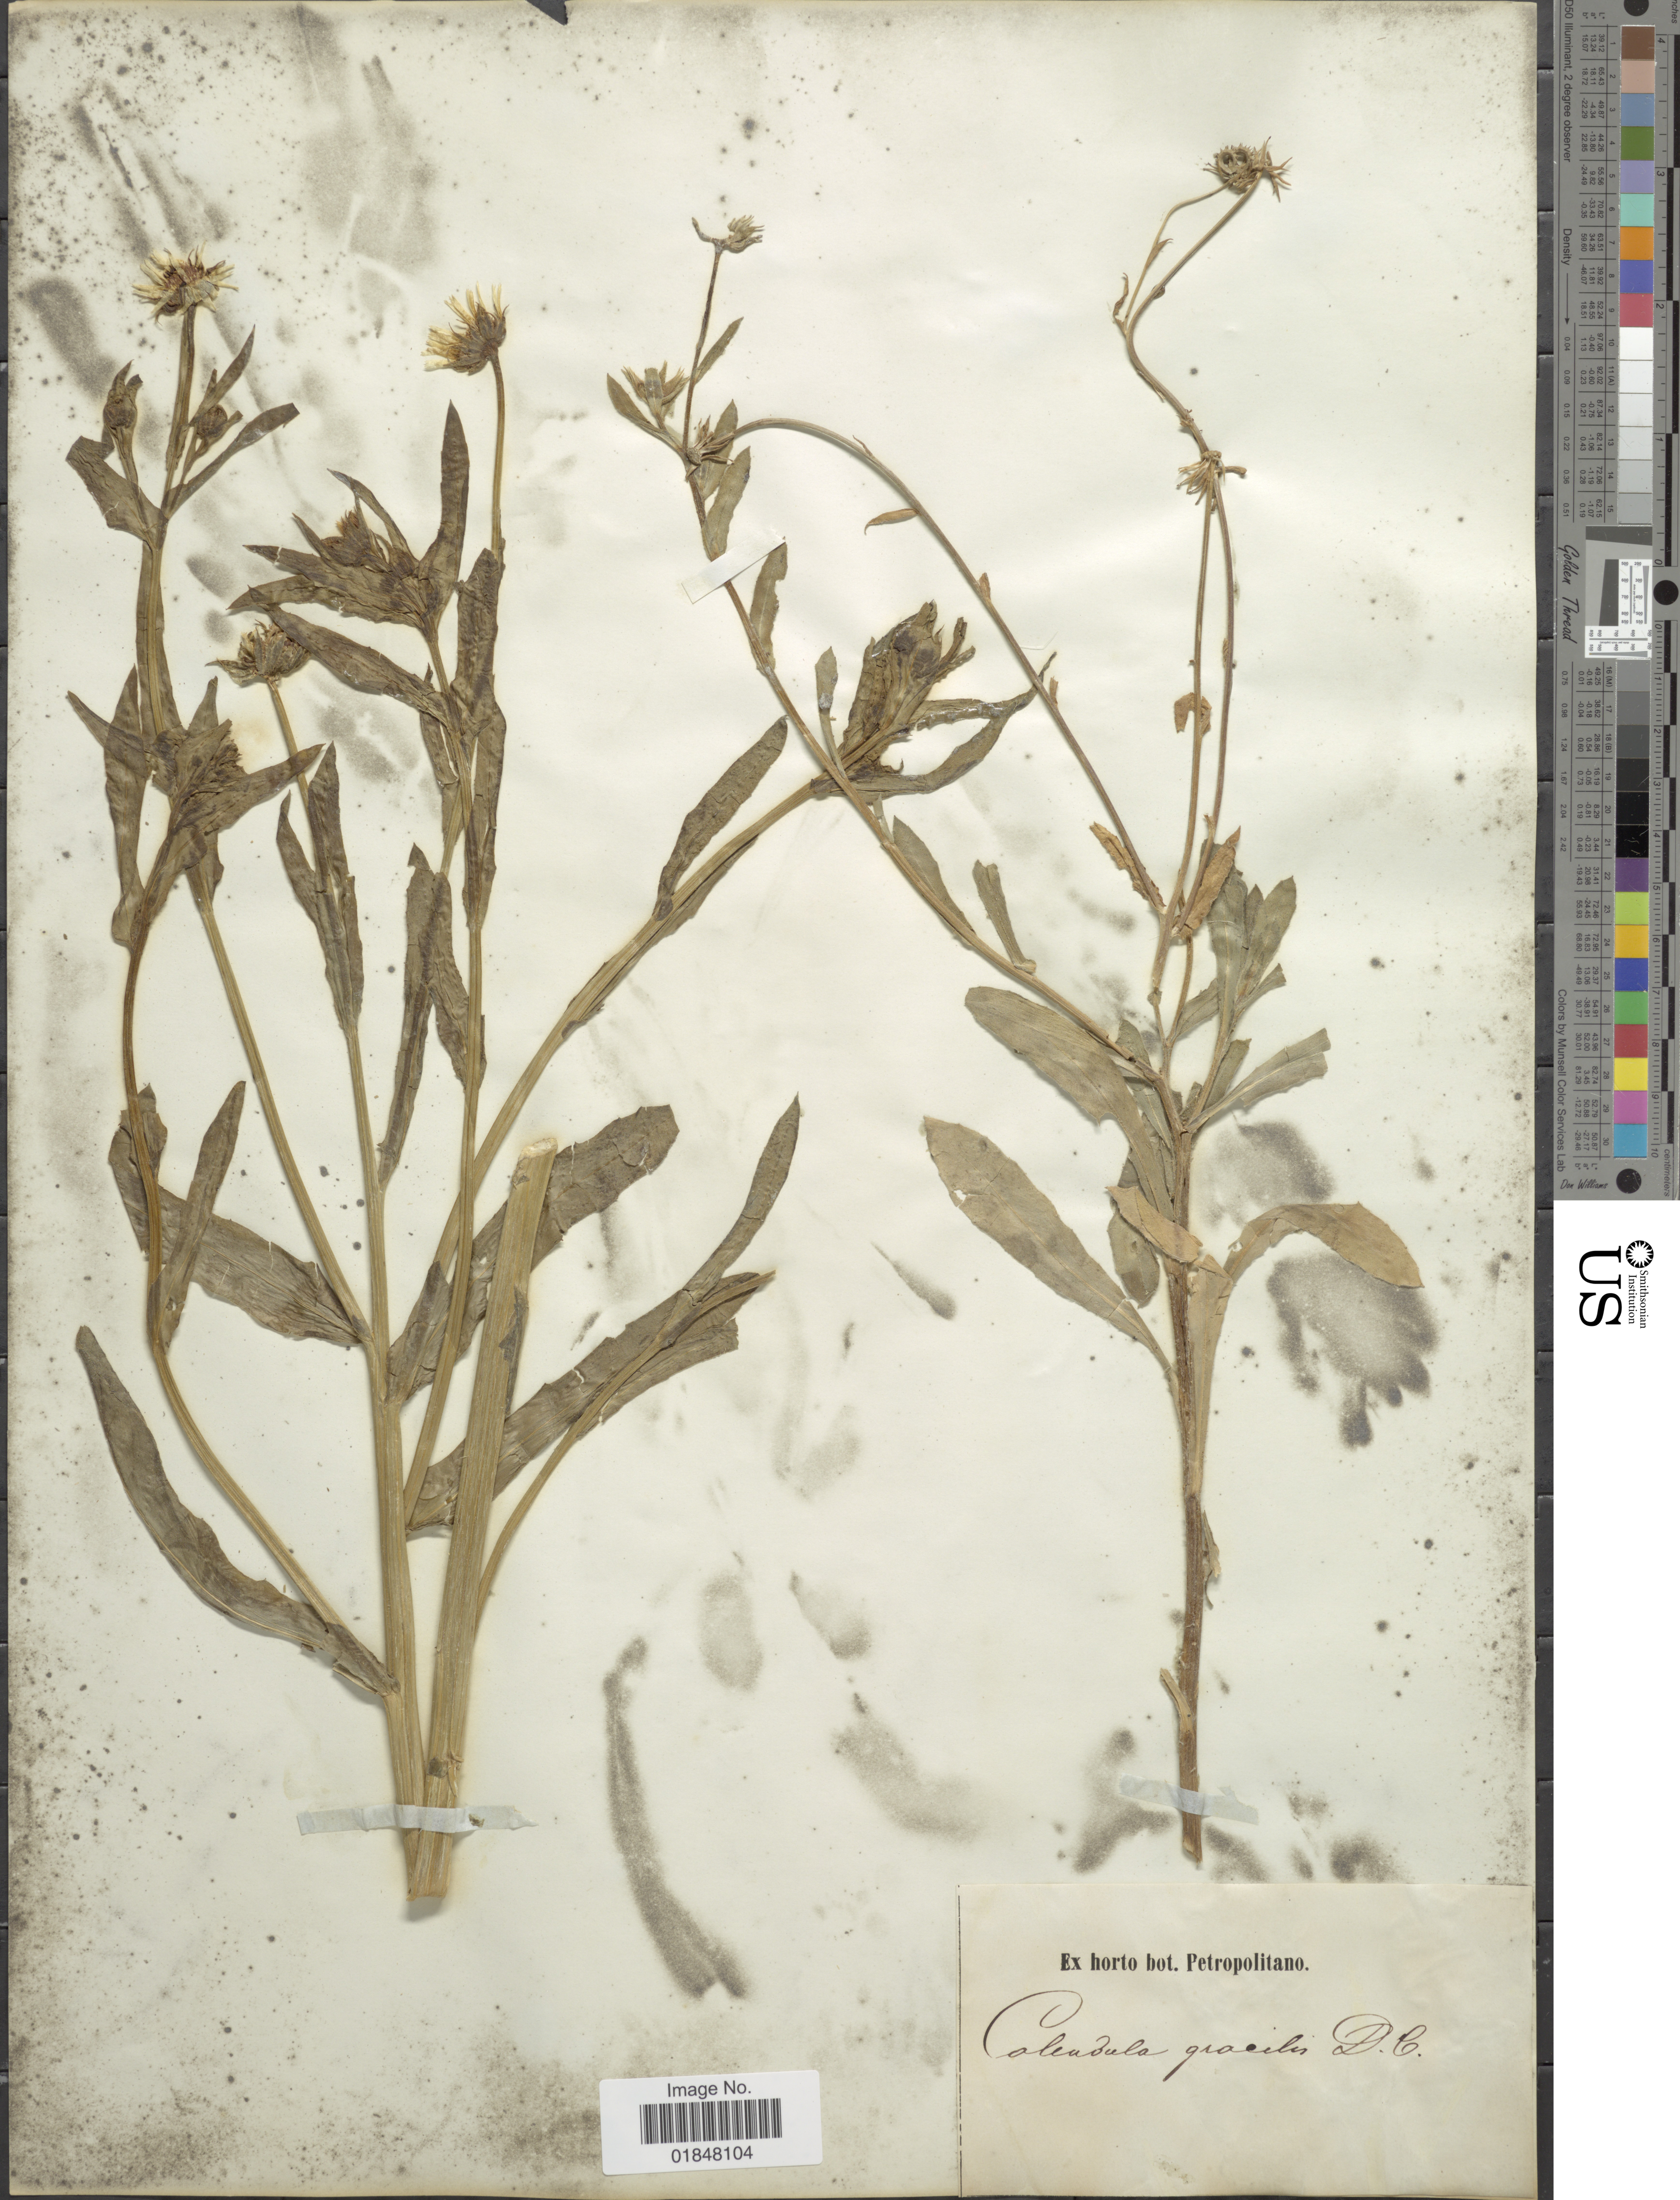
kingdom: Plantae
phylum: Tracheophyta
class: Magnoliopsida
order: Asterales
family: Asteraceae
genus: Calendula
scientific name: Calendula arvensis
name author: L.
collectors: ex Horto Bot. Petropolitano